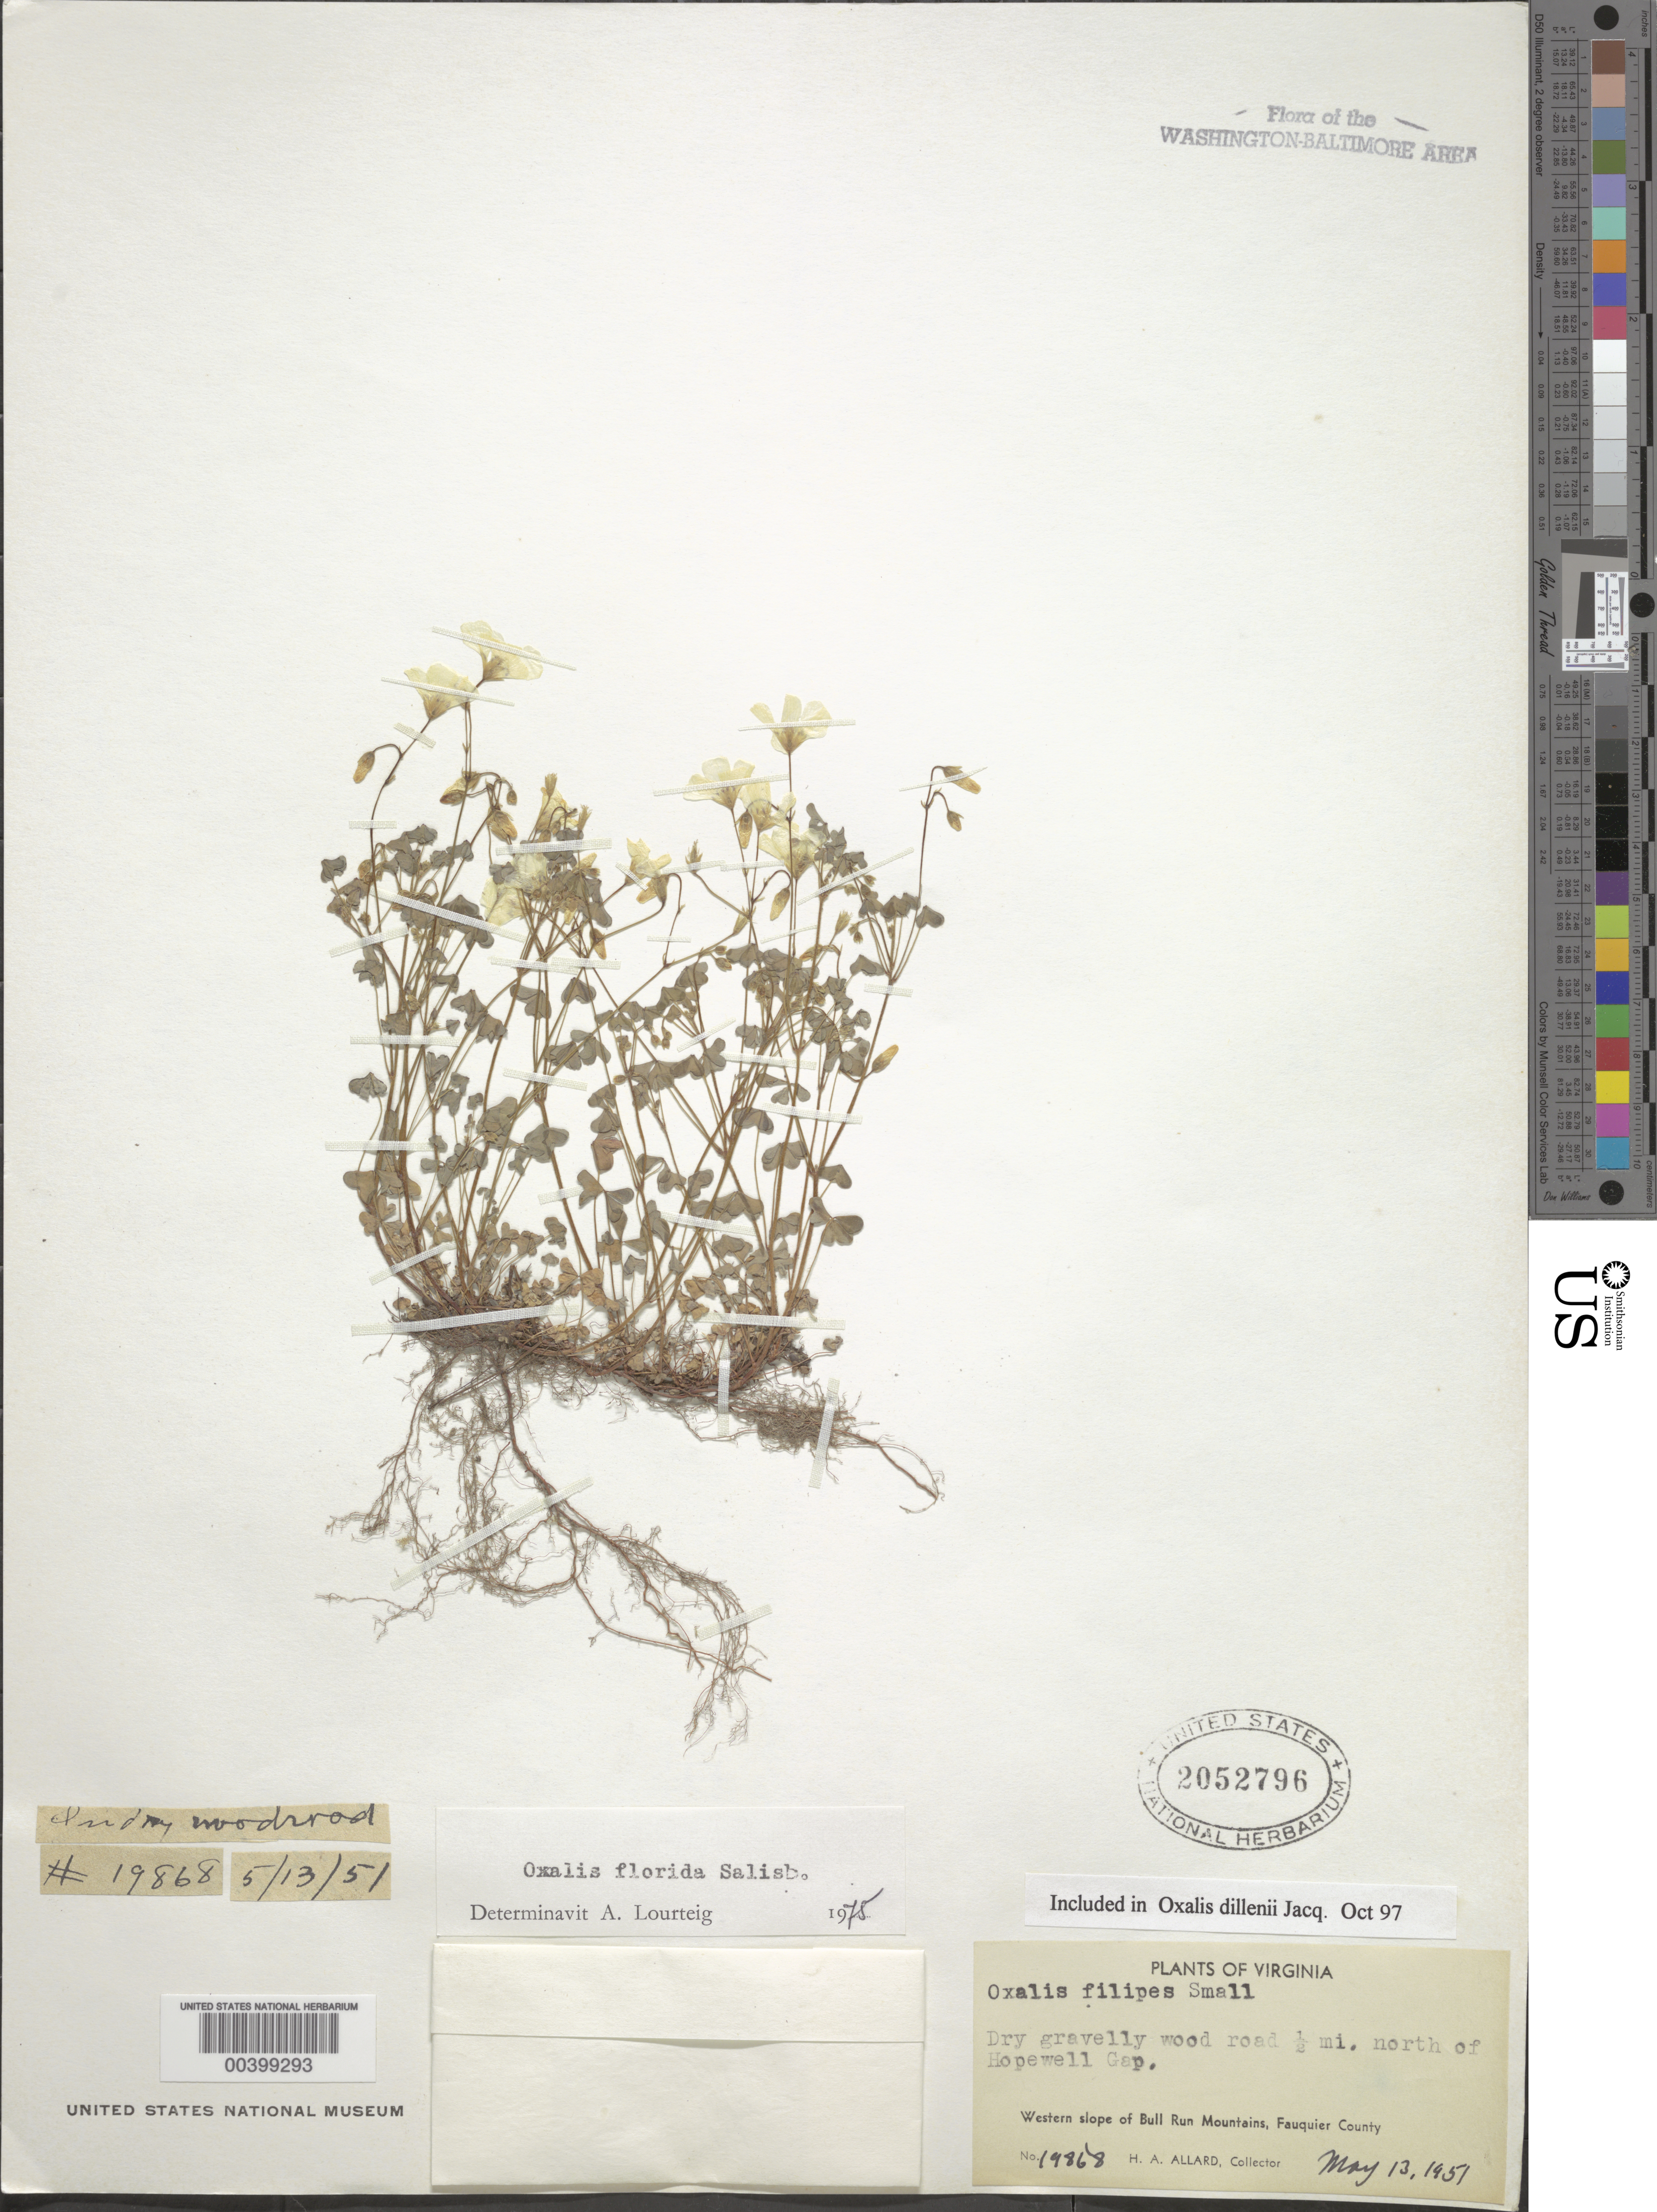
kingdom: Plantae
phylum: Tracheophyta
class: Magnoliopsida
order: Oxalidales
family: Oxalidaceae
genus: Oxalis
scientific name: Oxalis dillenii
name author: Jacq.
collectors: H. A. Allard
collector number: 19868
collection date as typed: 13 May 1951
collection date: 1951-05-13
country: United States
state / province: Virginia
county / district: Fauquier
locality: North of Hopewell Gap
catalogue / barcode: US 2052796